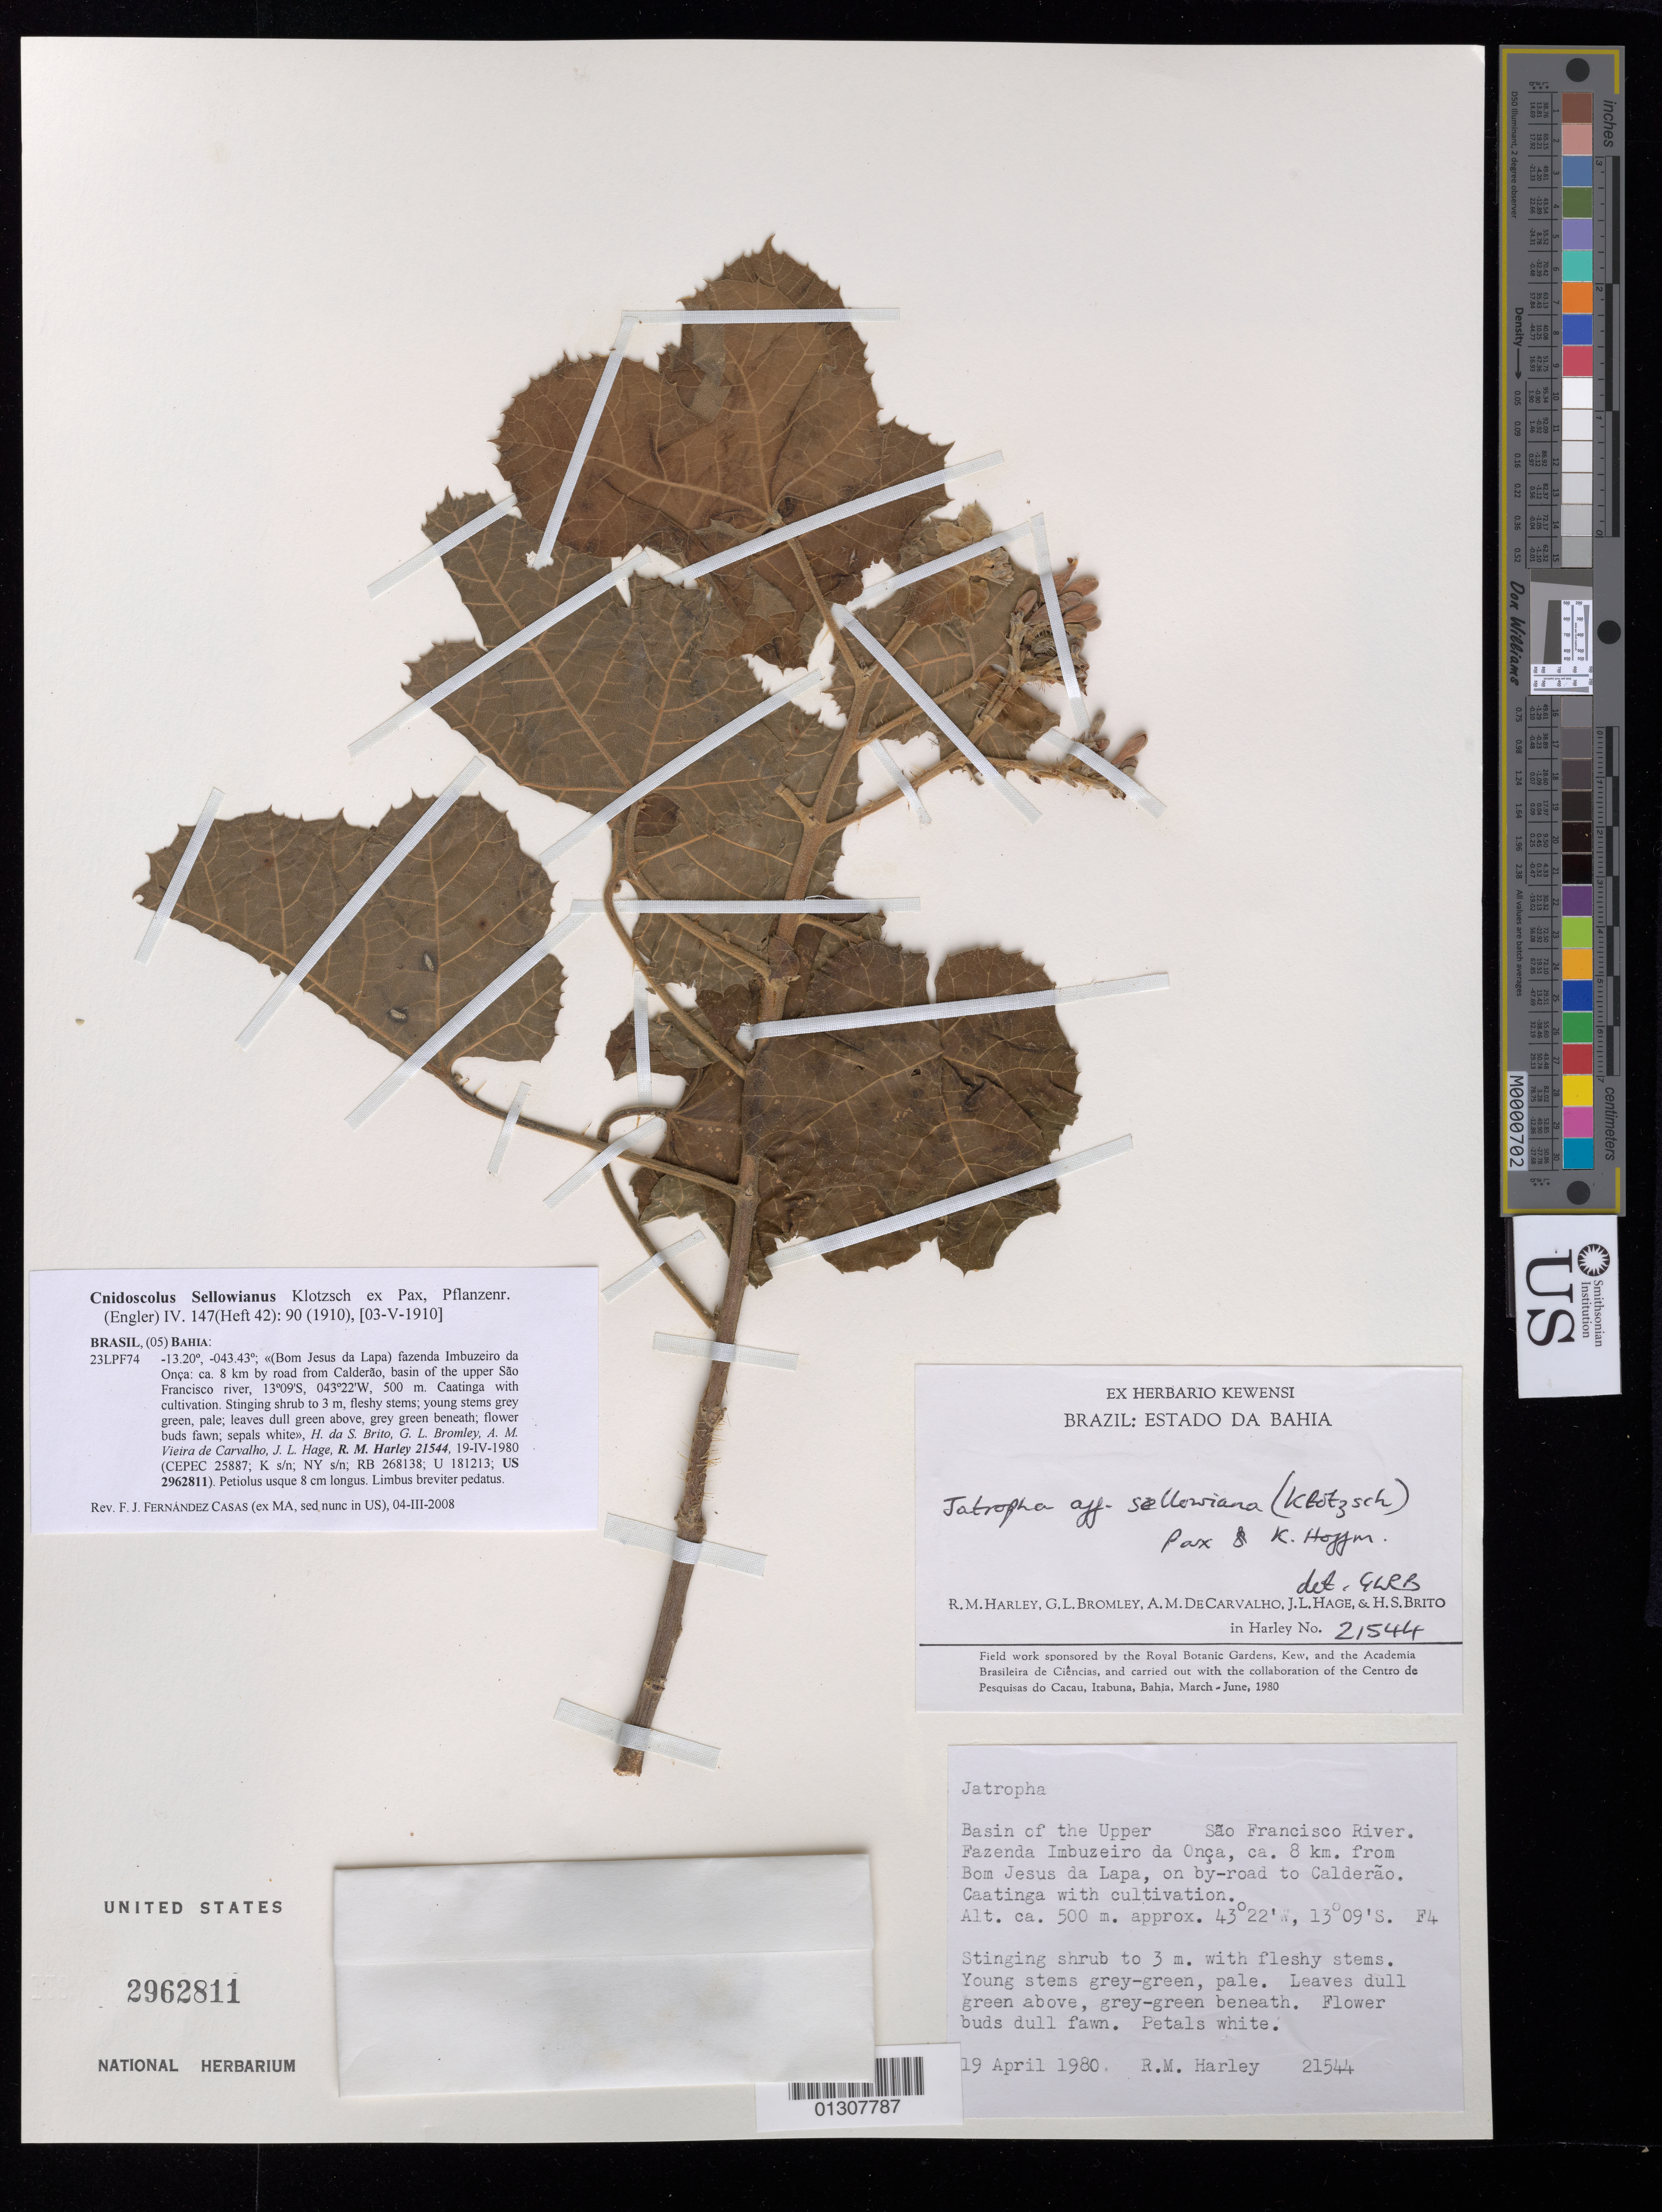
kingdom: Plantae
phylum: Tracheophyta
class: Magnoliopsida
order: Malpighiales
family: Euphorbiaceae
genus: Cnidoscolus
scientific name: Cnidoscolus sellowianus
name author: Klotzsch & Pax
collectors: R. M. Harley et al.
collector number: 21544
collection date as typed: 19 Apr 1980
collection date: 1980-04-19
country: Brazil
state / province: Bahia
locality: Upper Sao Francisco River. Fazenda Imbuzeiro da Onca, ca 8 km from Bom Jesus da Lapa, on by-road to Calderao.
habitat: Shrub.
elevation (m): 500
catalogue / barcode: US 2962811